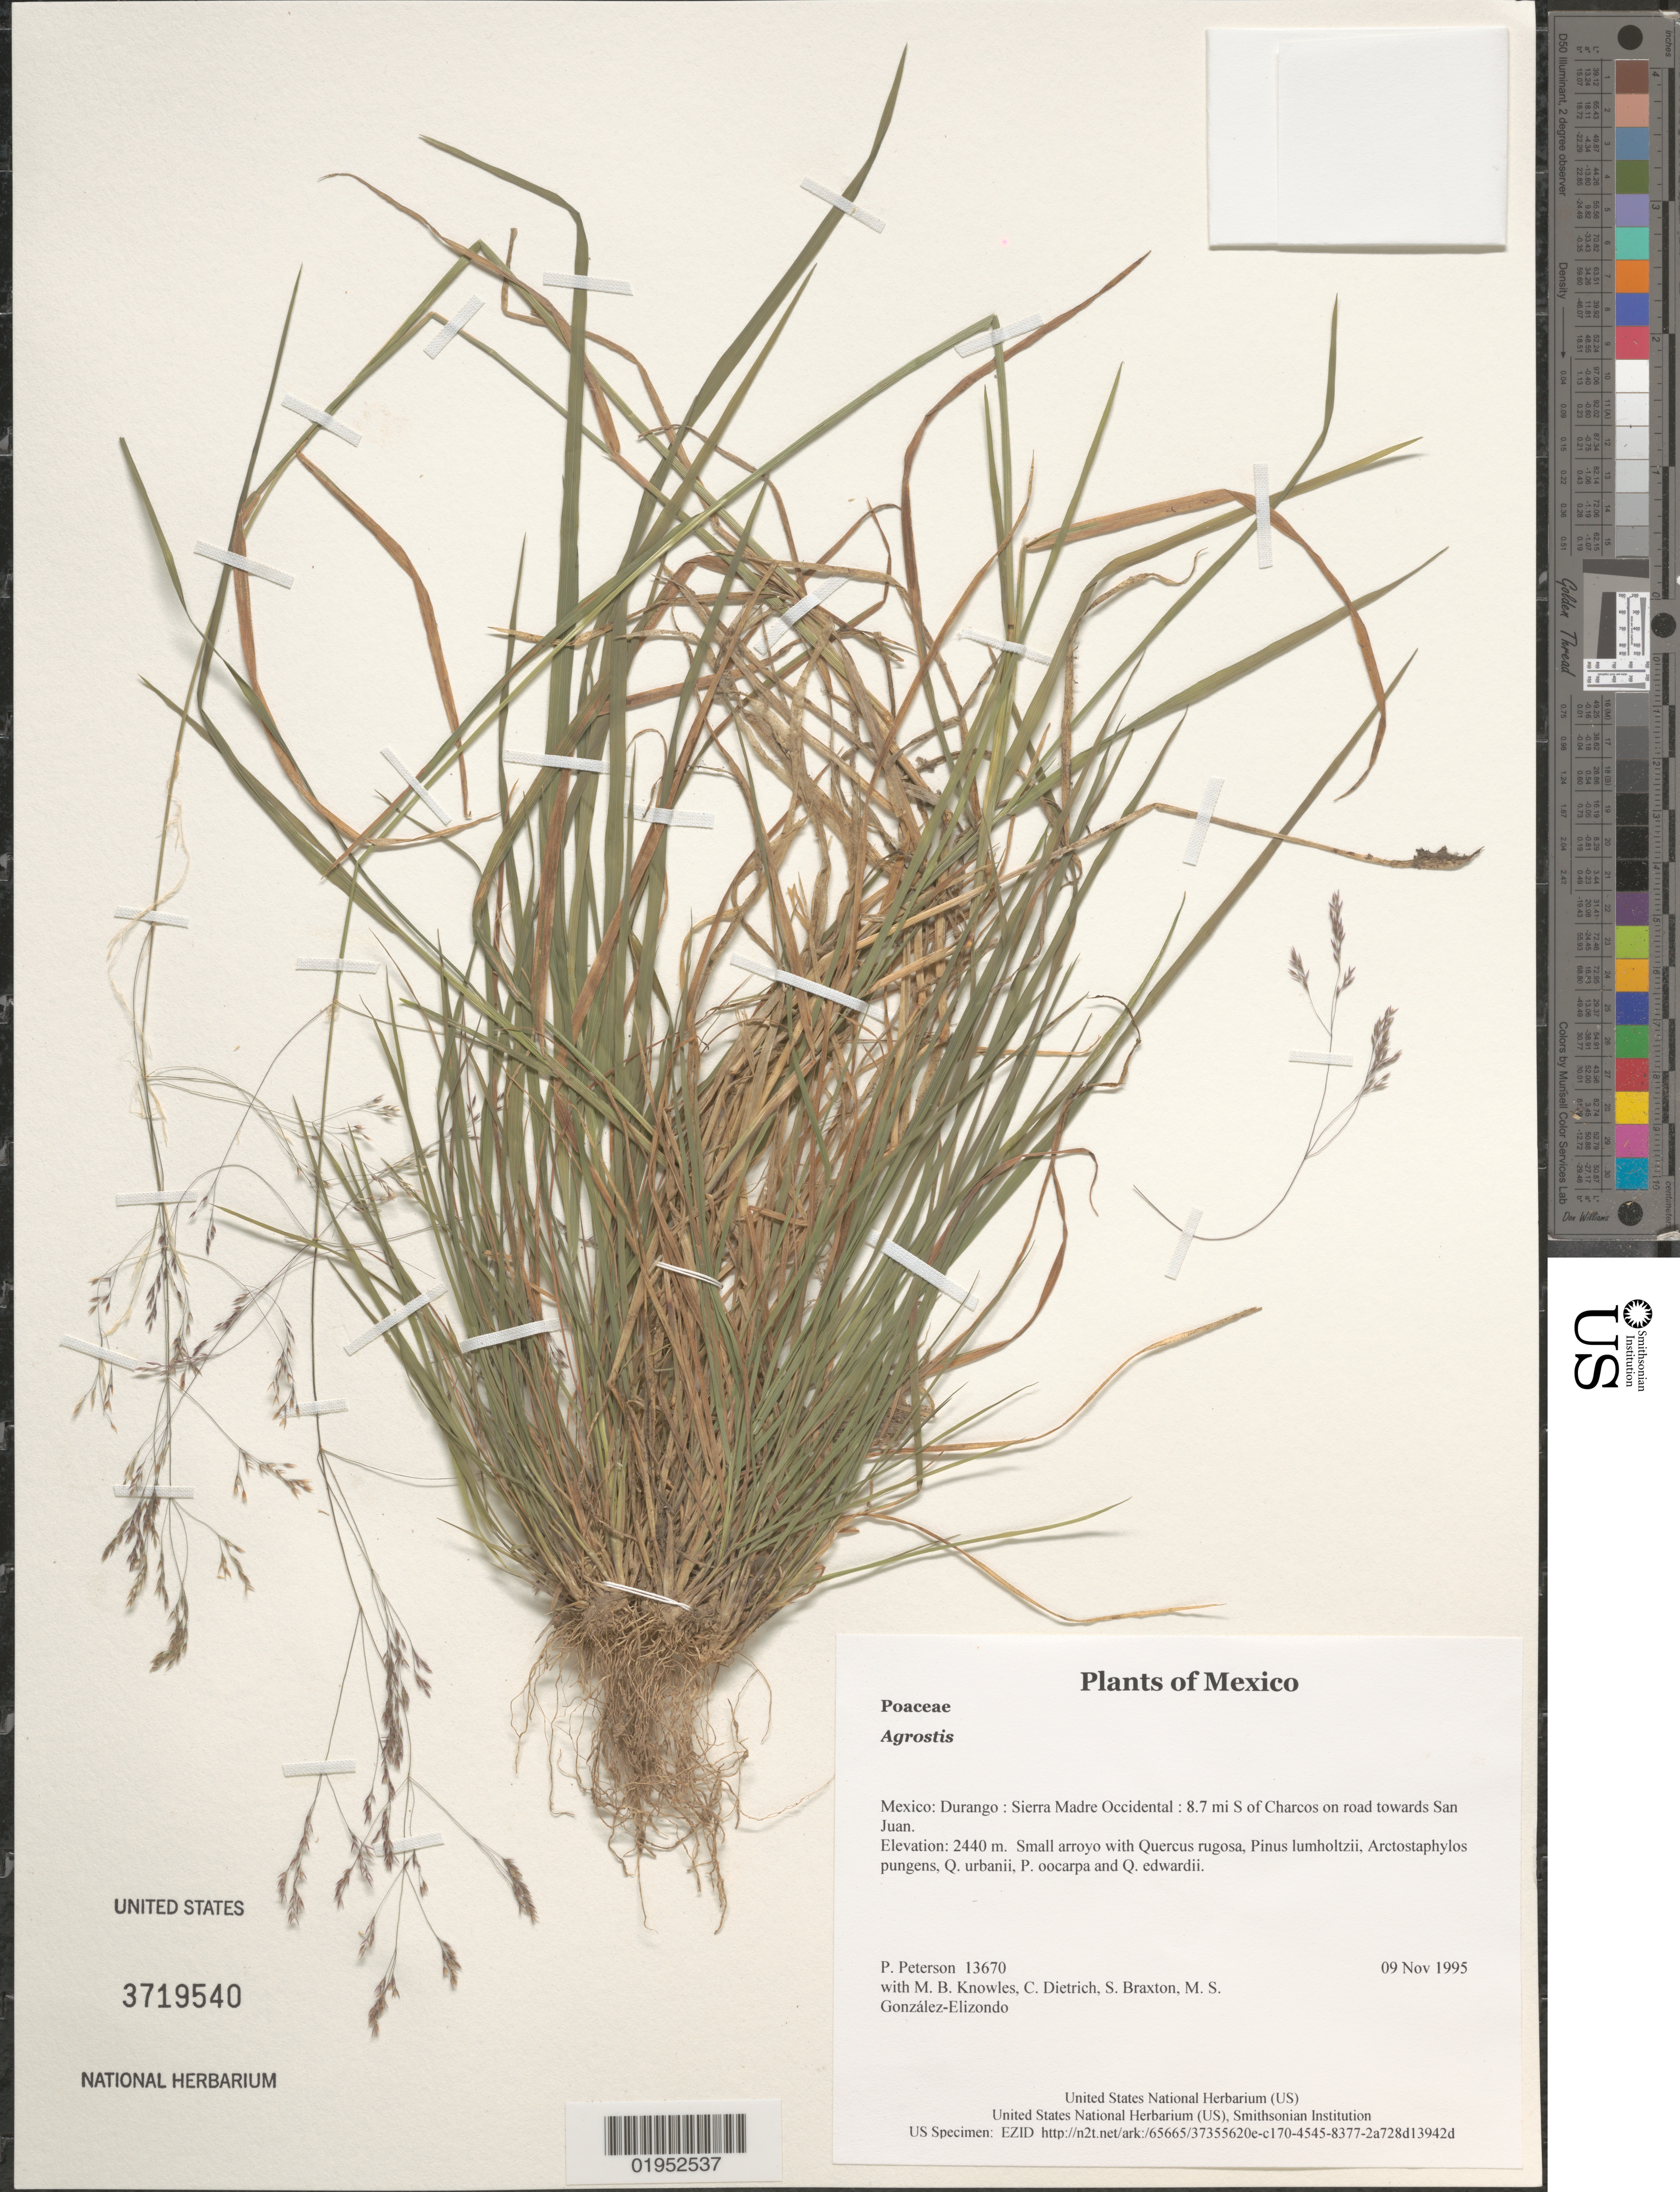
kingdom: Plantae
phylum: Tracheophyta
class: Liliopsida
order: Poales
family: Poaceae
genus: Agrostis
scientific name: Agrostis sp.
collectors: P. M. Peterson, M. B. Knowles, C. Dietrich, S. Braxton & M. S. González-Elizondo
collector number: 13670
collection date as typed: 09 Nov 1995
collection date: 1995-11-09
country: Mexico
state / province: Durango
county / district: Sierra Madre Occidental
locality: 8.7 mi S of Charcos on road towards San Juan.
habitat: Small arroyo with Quercus rugosa, Pinus lumholtzii, Arctostaphylos pungens, Q. urbanii, P. oocarpa and Q. edwardii.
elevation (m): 2440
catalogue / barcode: US 3719540